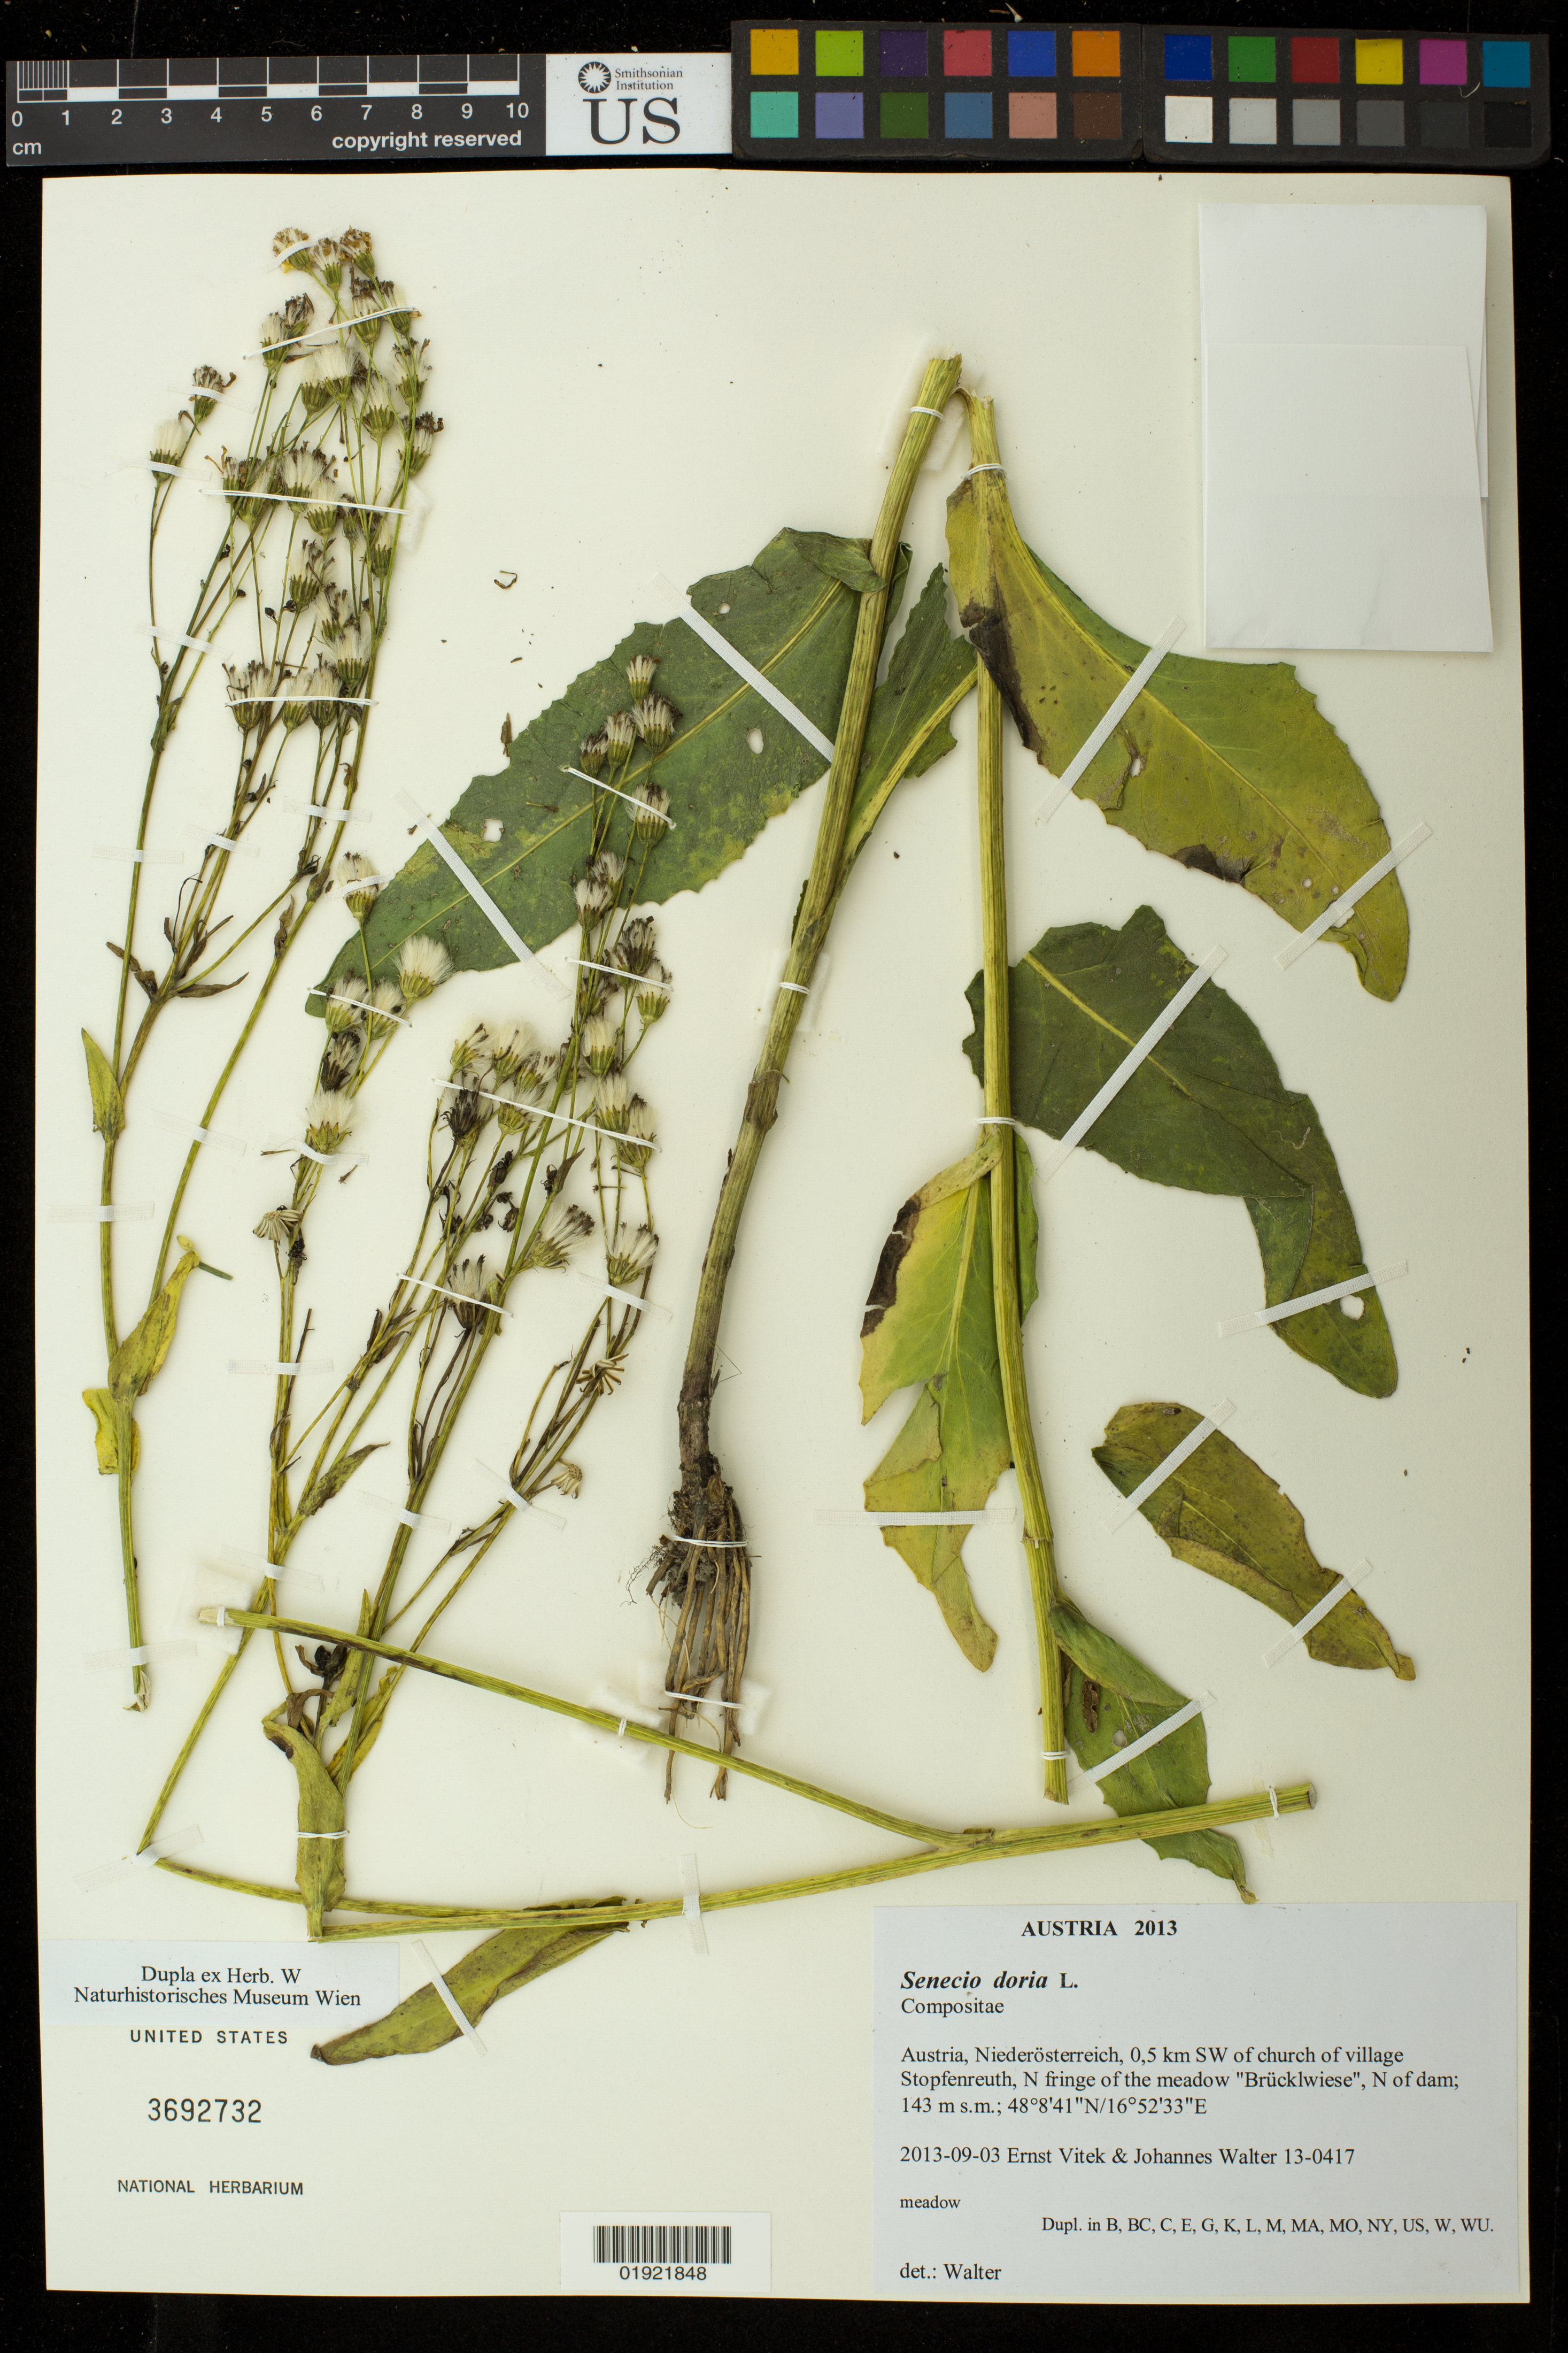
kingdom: Plantae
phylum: Tracheophyta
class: Magnoliopsida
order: Asterales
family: Asteraceae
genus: Senecio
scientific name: Senecio doria L.. nom. cons.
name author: L.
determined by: Walter, --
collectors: E. Vitek & J. Walter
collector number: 13-0417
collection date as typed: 2013-09-03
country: Austria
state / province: Niederosterreich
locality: Austria, Niederosterreich, 0,5 km SW of church of village Stopfenreuth, N fringe of the meadow "Brücklwiese", N of dam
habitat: meadow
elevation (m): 143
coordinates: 48 08 41 N, 16 52 33 E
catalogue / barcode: US 3692732